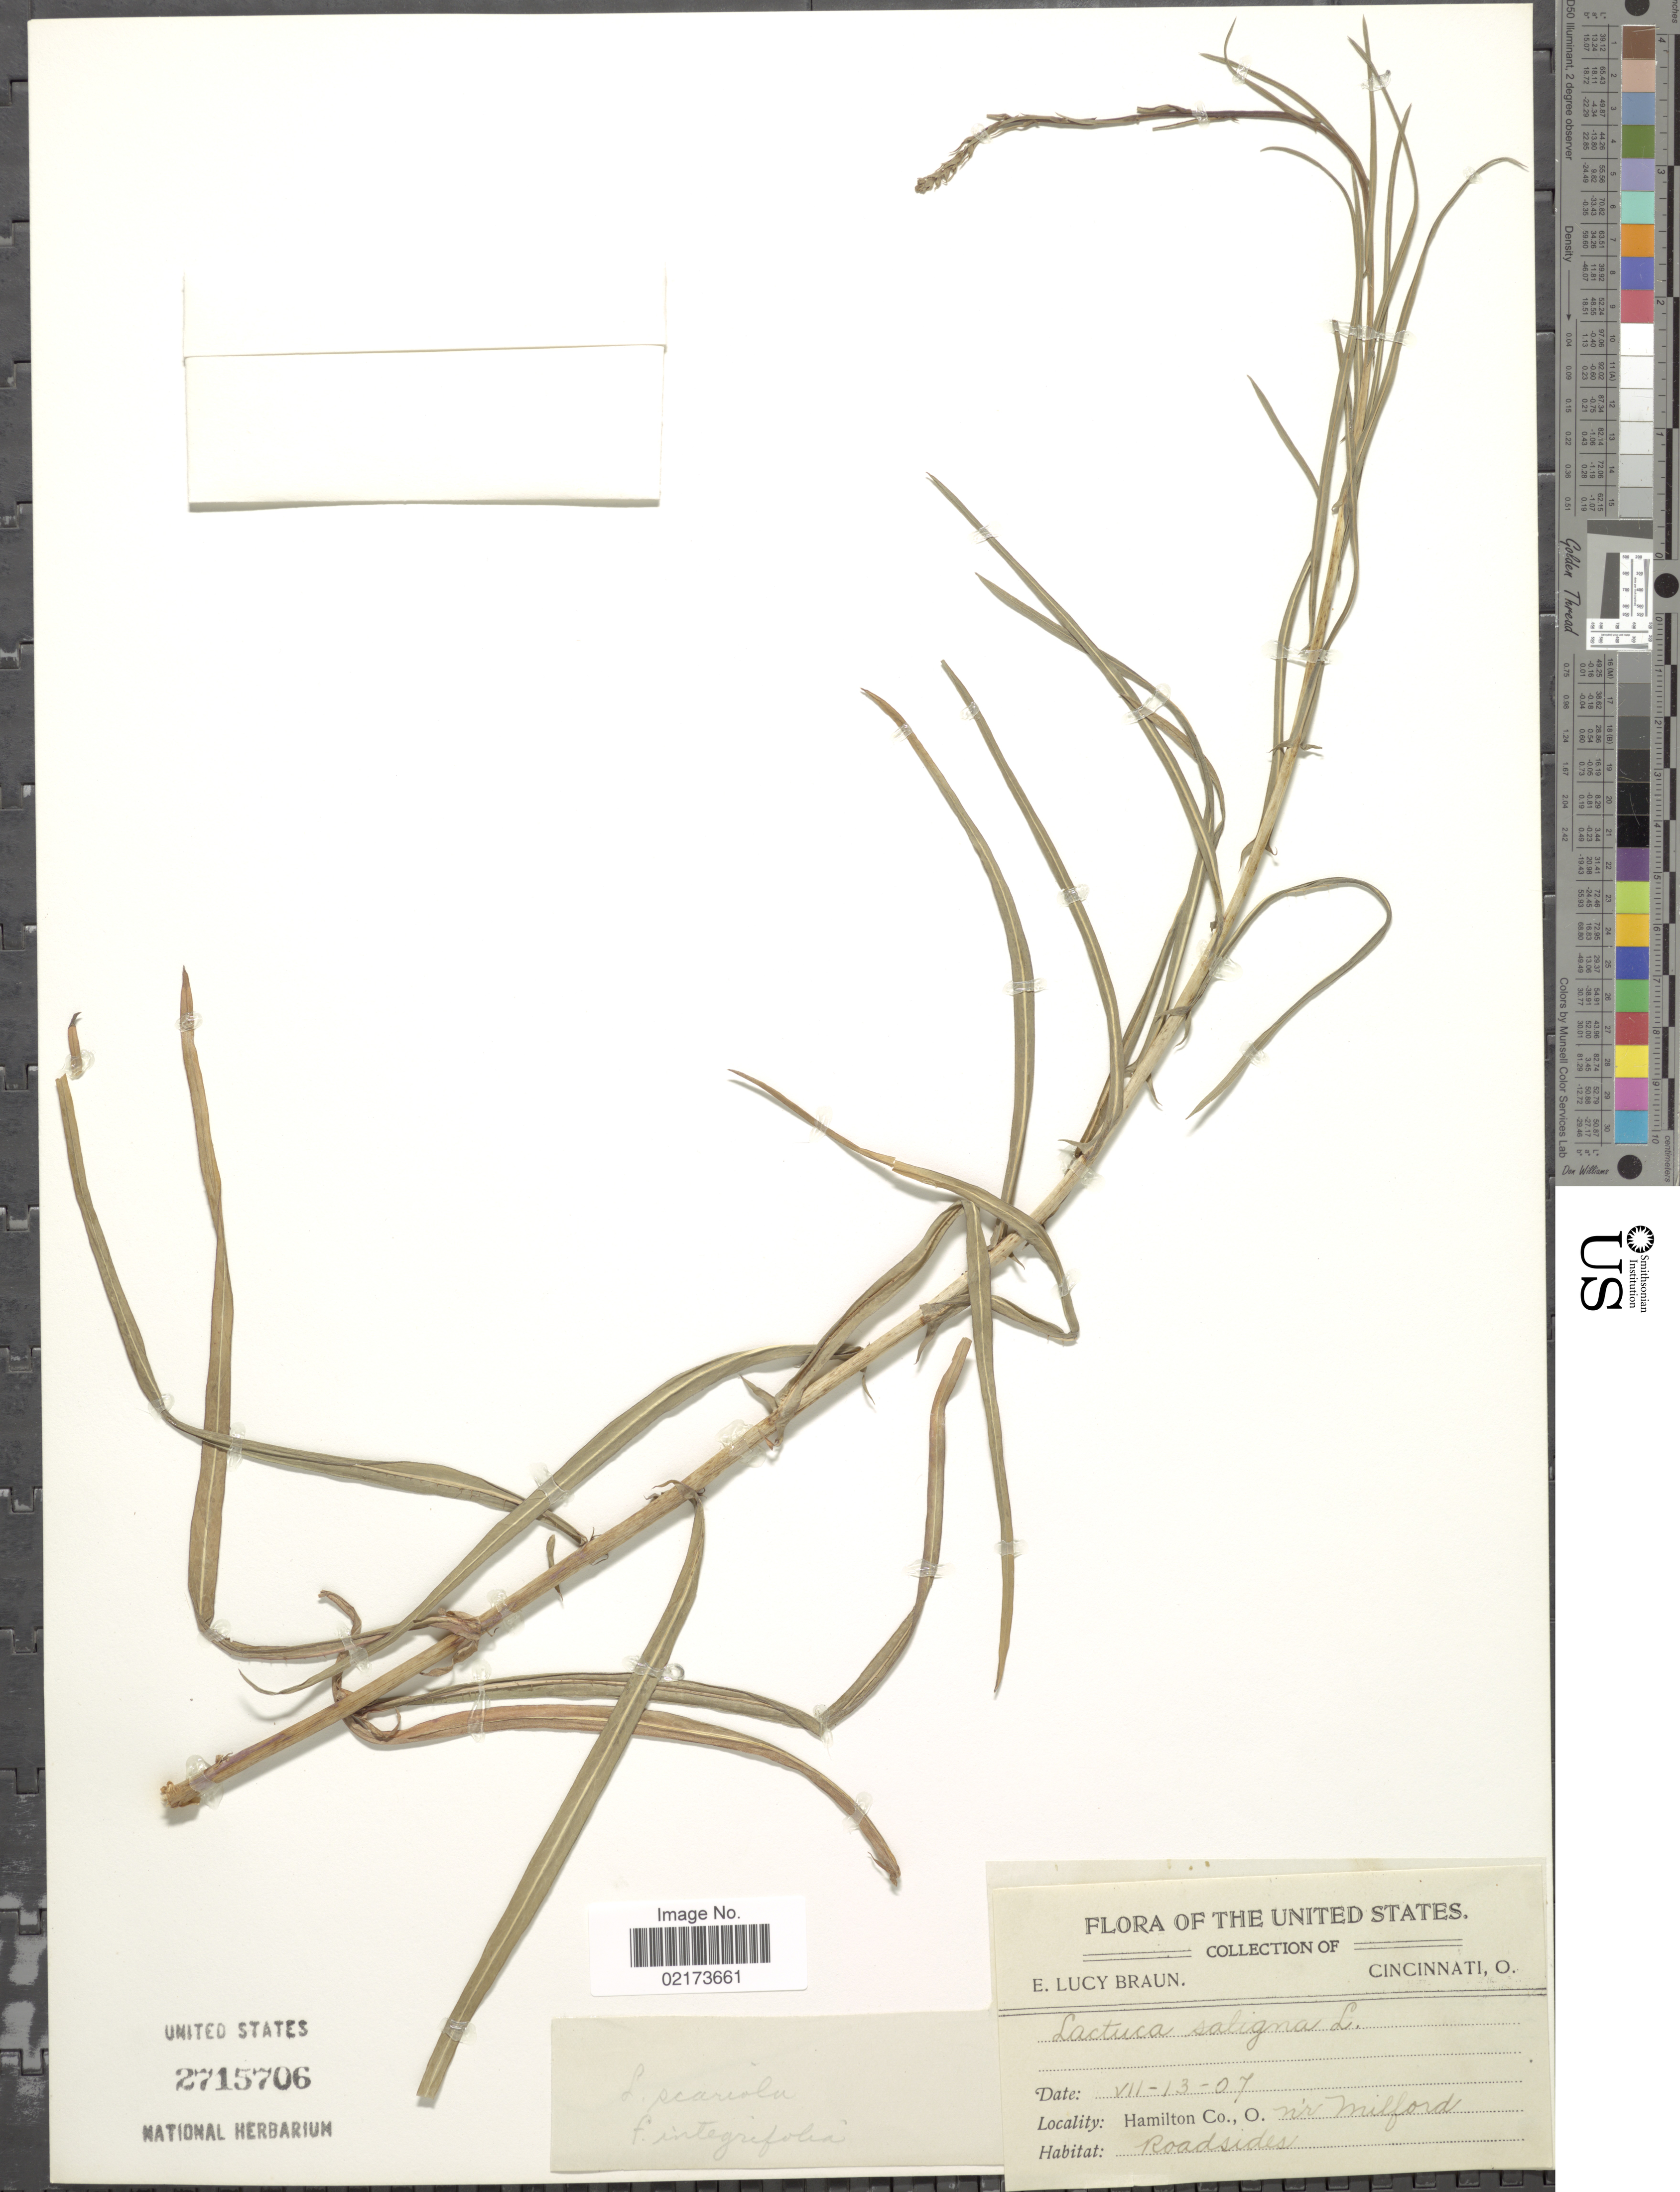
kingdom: Plantae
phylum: Tracheophyta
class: Magnoliopsida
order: Asterales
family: Asteraceae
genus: Lactuca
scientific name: Lactuca graminifolia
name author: Michx.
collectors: E. L. Braun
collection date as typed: Transcribed d/m/y: 13/7/07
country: United States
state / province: Ohio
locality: The United States, Hamilton Co., O., nr Milford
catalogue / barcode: US 2715706